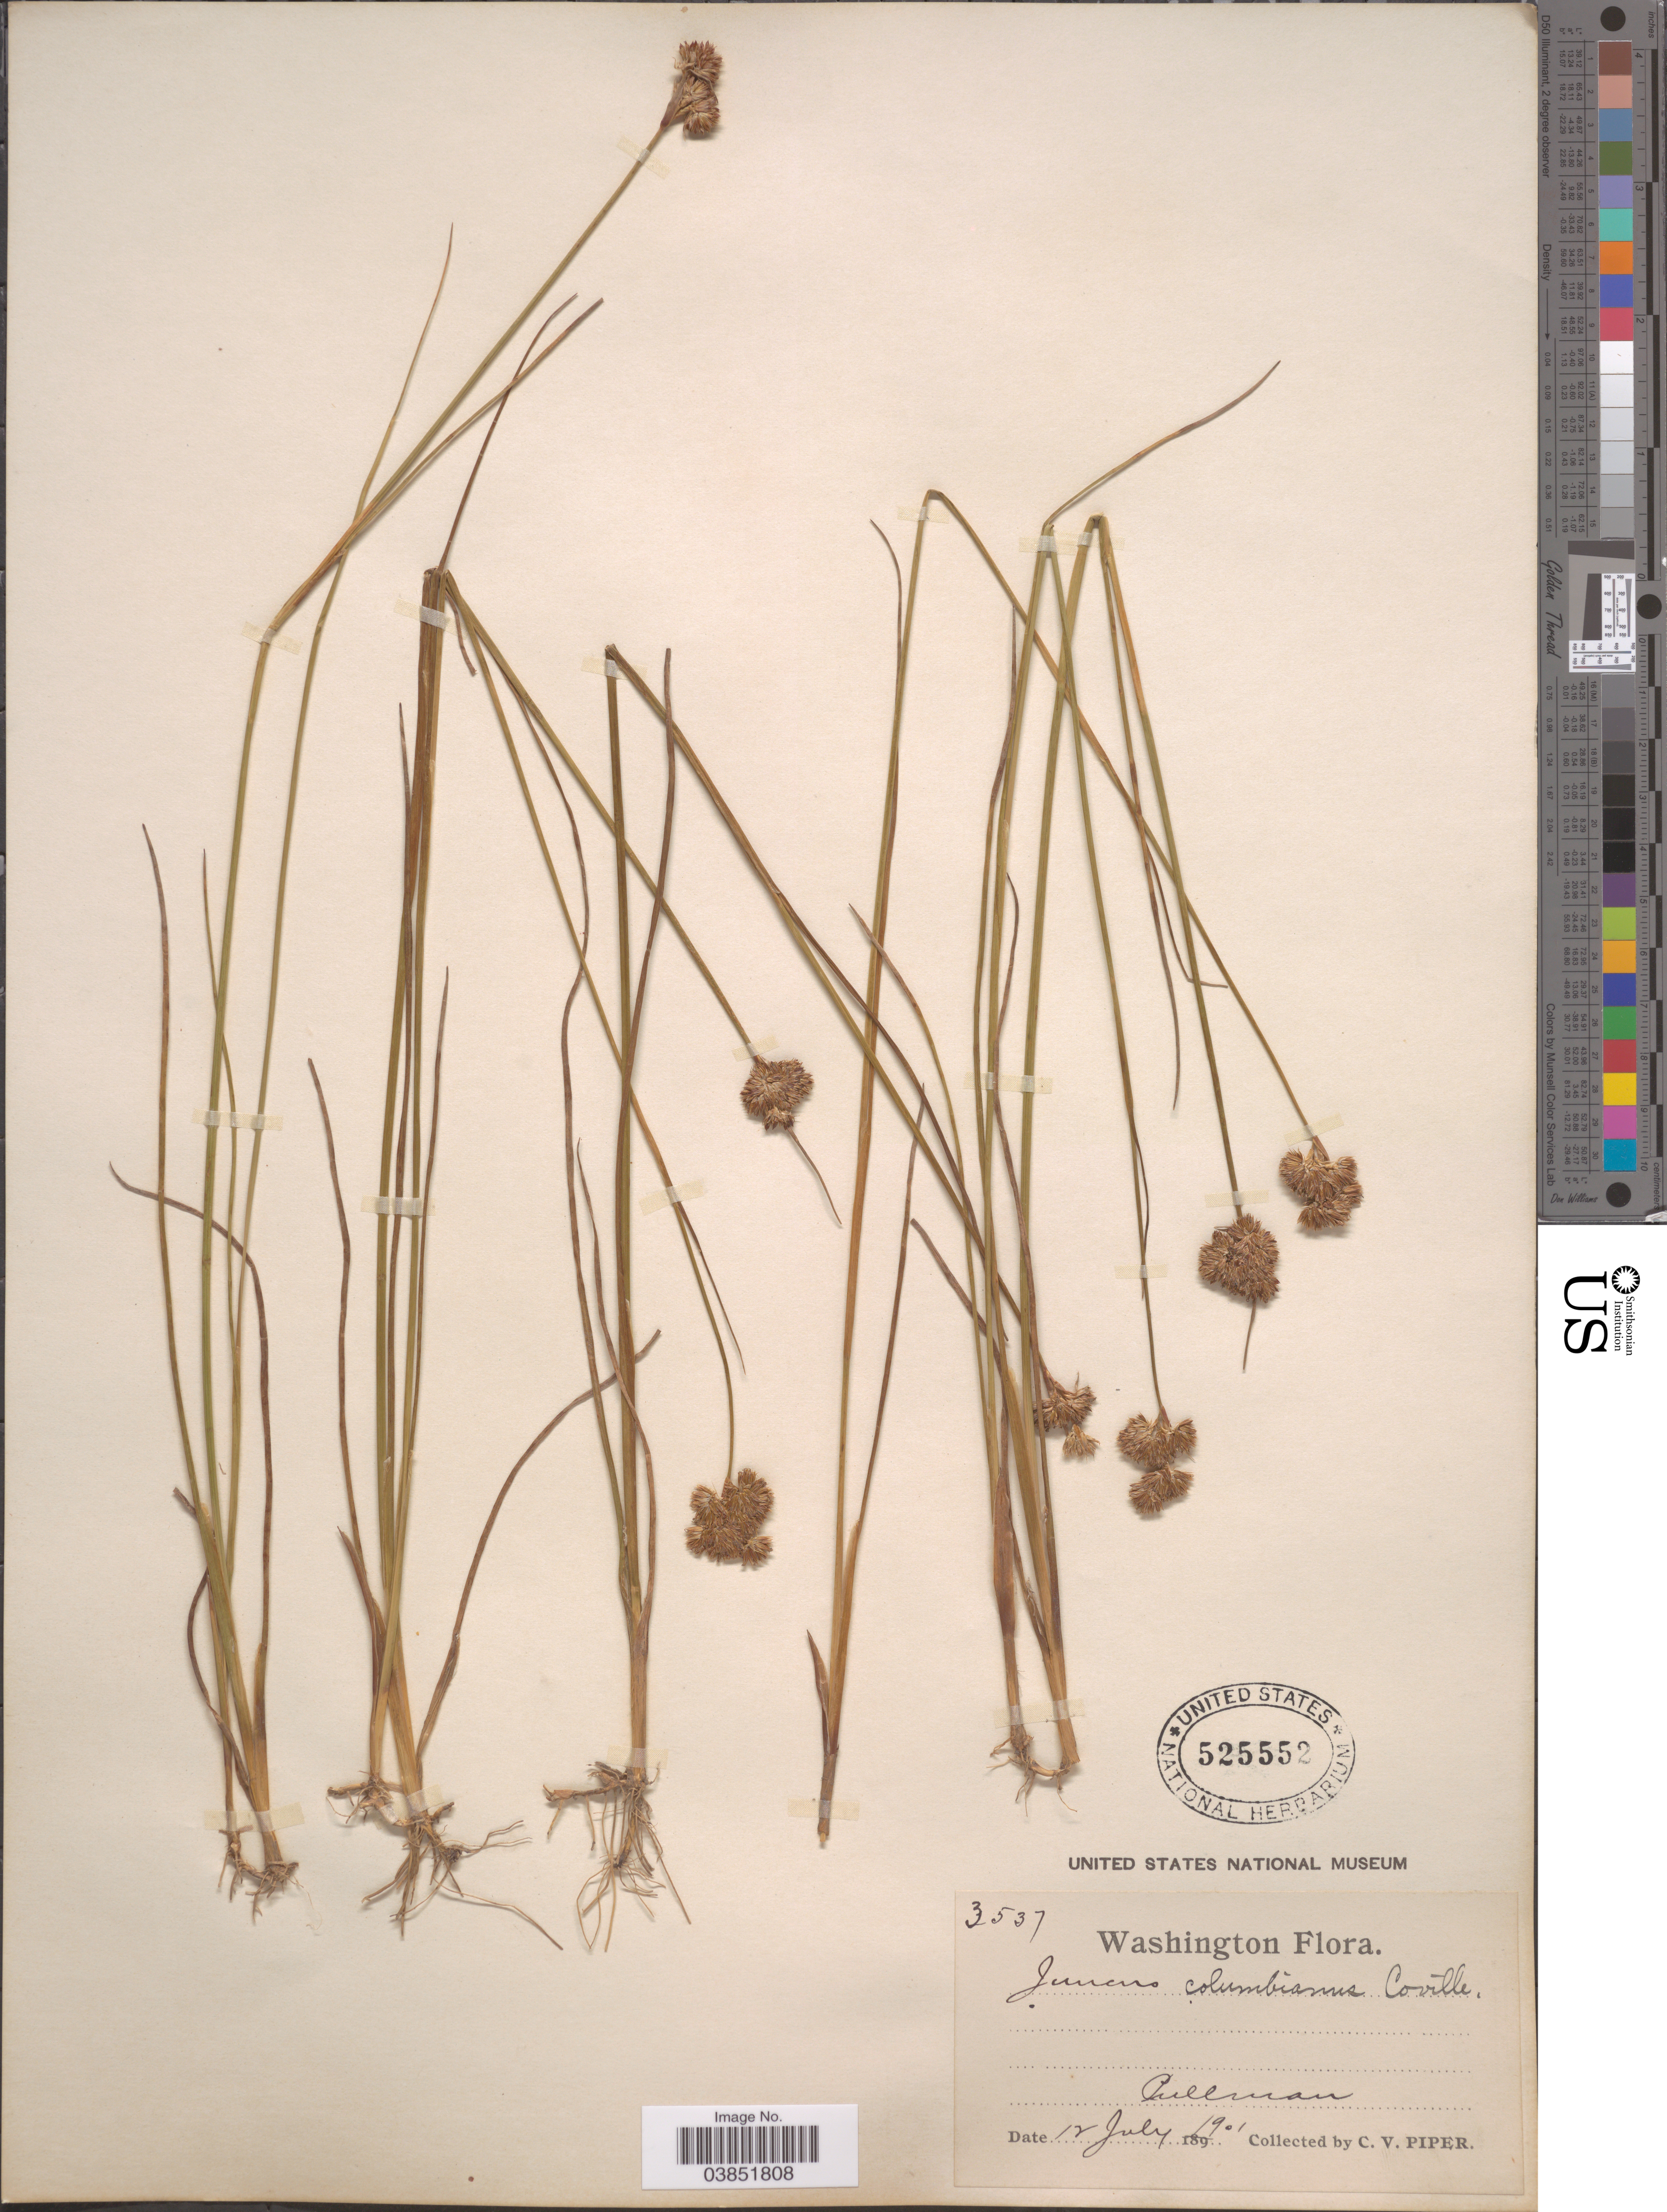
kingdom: Plantae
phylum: Tracheophyta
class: Liliopsida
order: Poales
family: Juncaceae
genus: Juncus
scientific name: Juncus columbianus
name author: Coville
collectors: C. V. Piper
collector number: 3537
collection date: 1901-07-12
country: United States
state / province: Washington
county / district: Whitman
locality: Pullman.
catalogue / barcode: US 525552